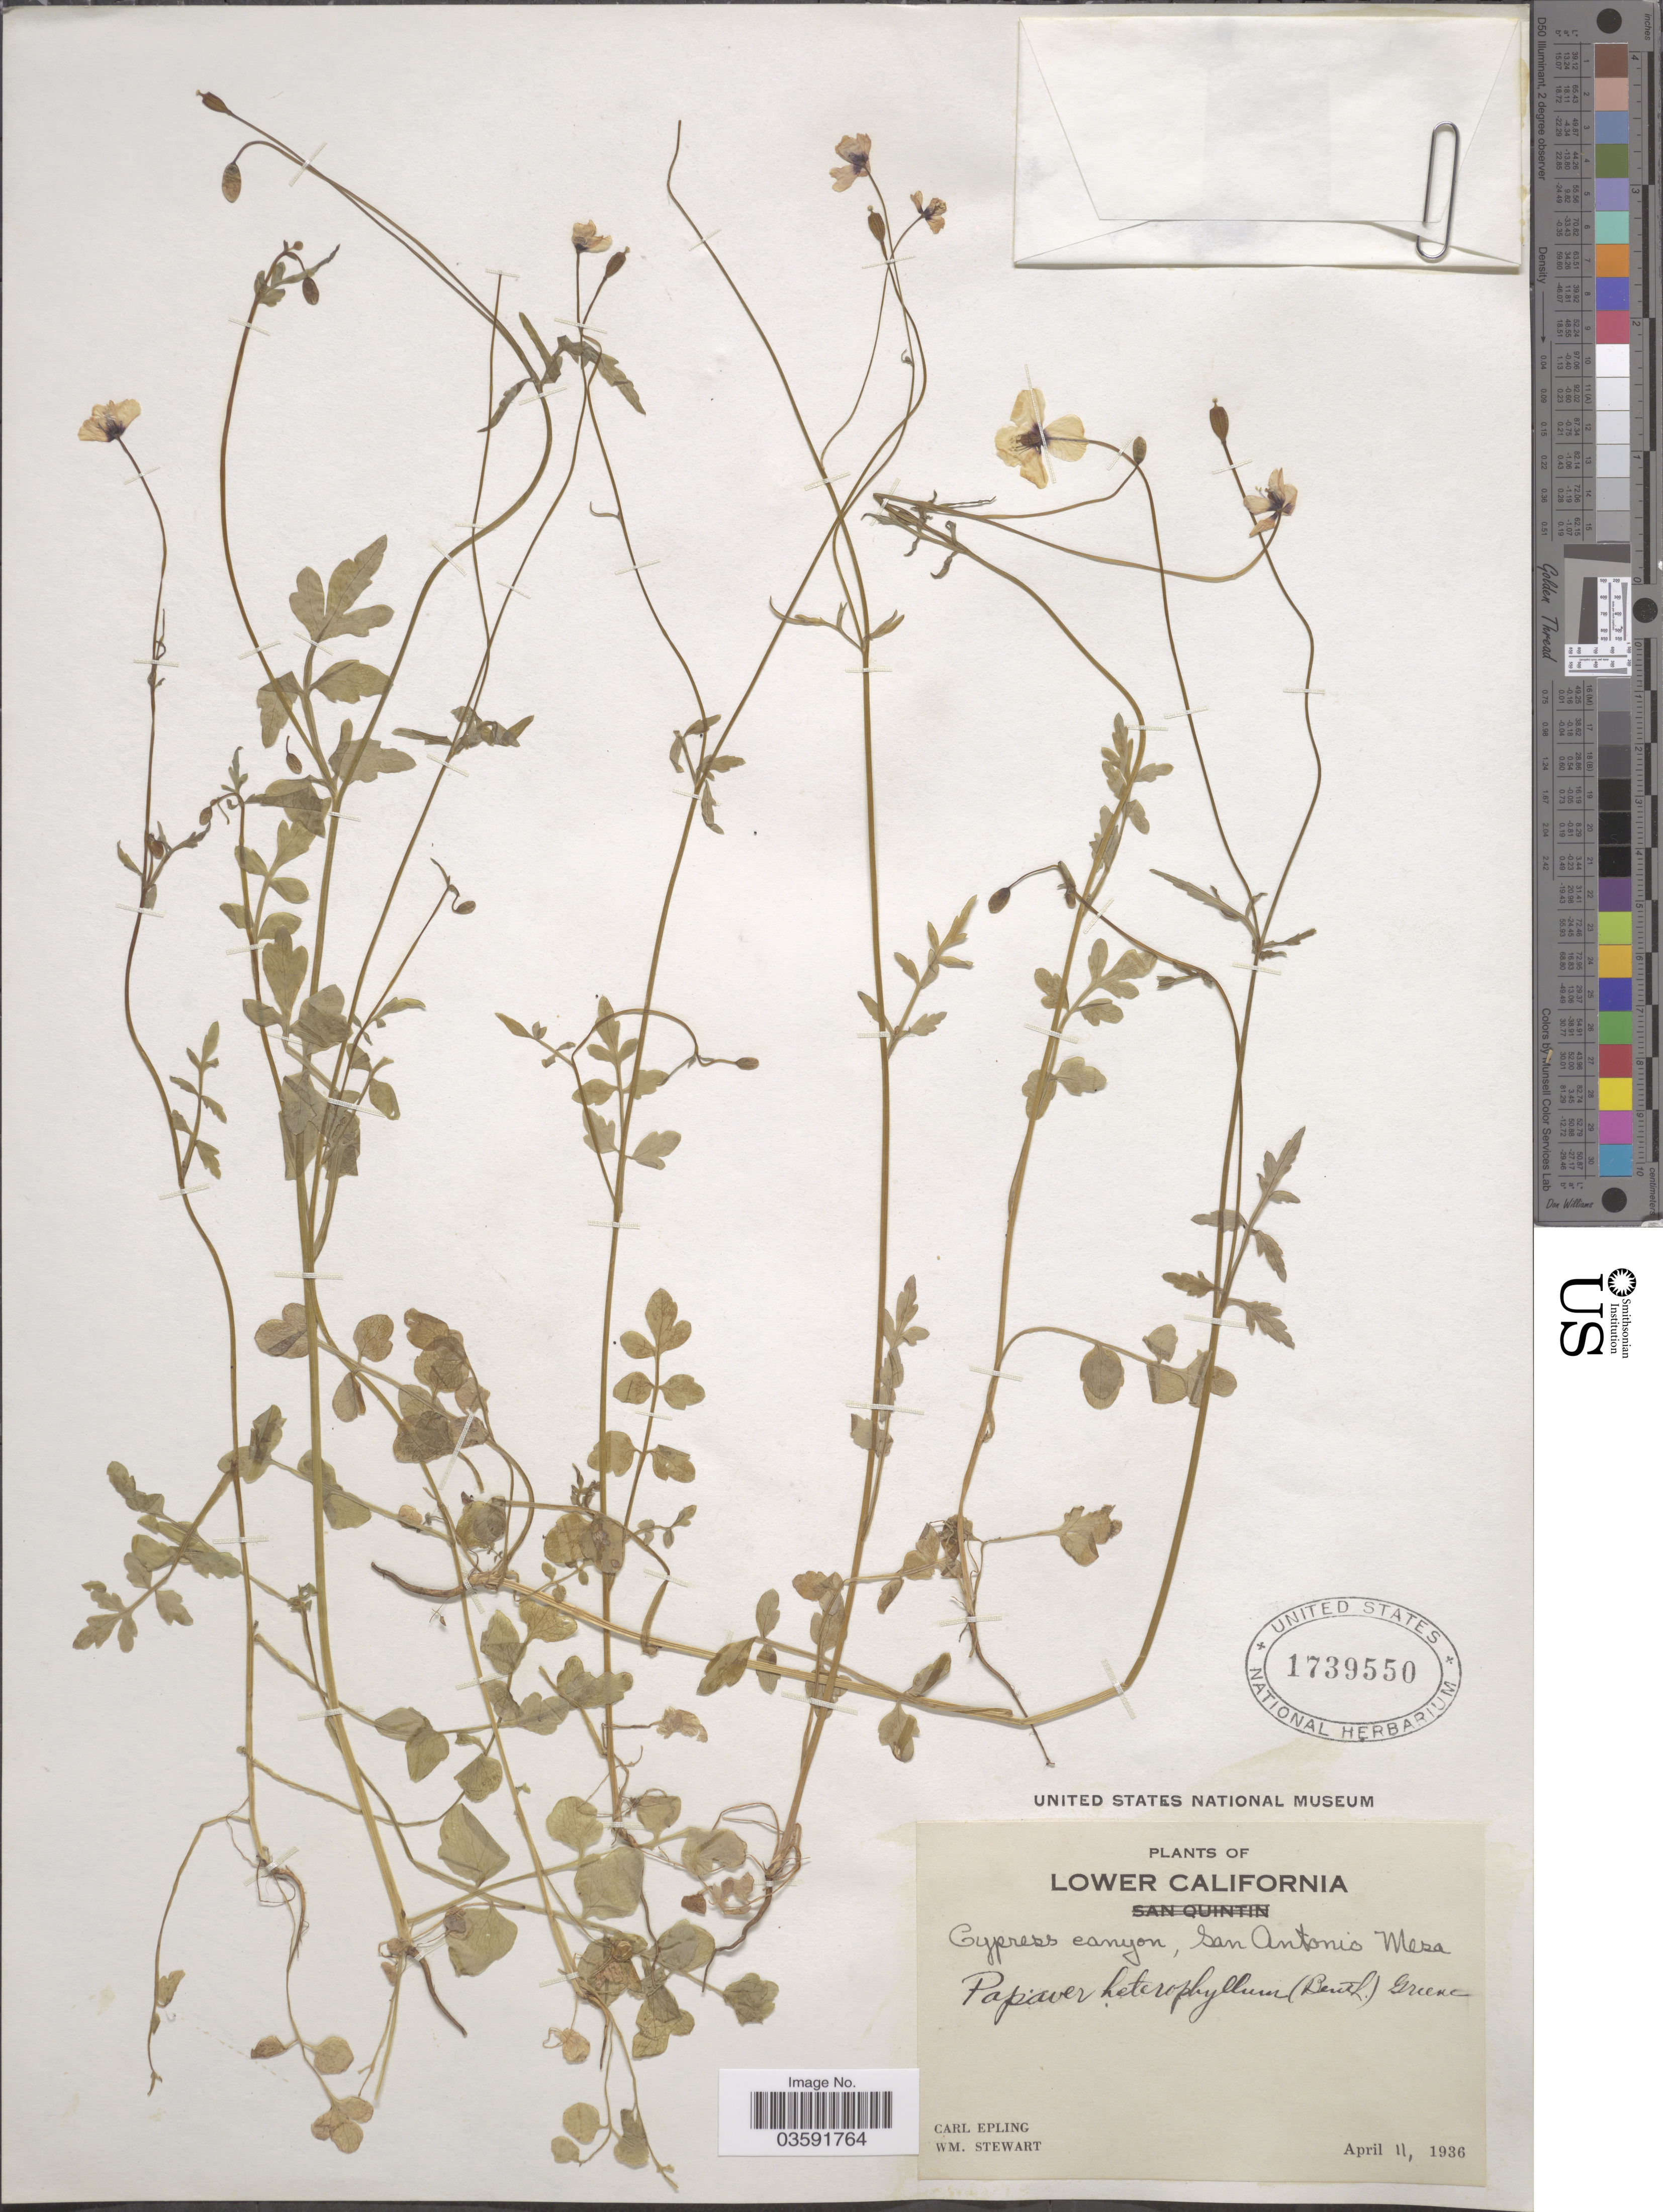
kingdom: Plantae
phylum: Tracheophyta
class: Magnoliopsida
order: Ranunculales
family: Papaveraceae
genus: Papaver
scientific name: Papaver heterophyllum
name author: (Benth.) Greene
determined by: Strong, M. T., (US), Smithsonian Institution - National Museum of Natural History (UNITED STATES)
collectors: C. C. Epling & W. Stewart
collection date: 1936-04-11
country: Mexico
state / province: Baja California Norte / Baja California Sur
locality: Lower California.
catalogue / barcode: US 1739550